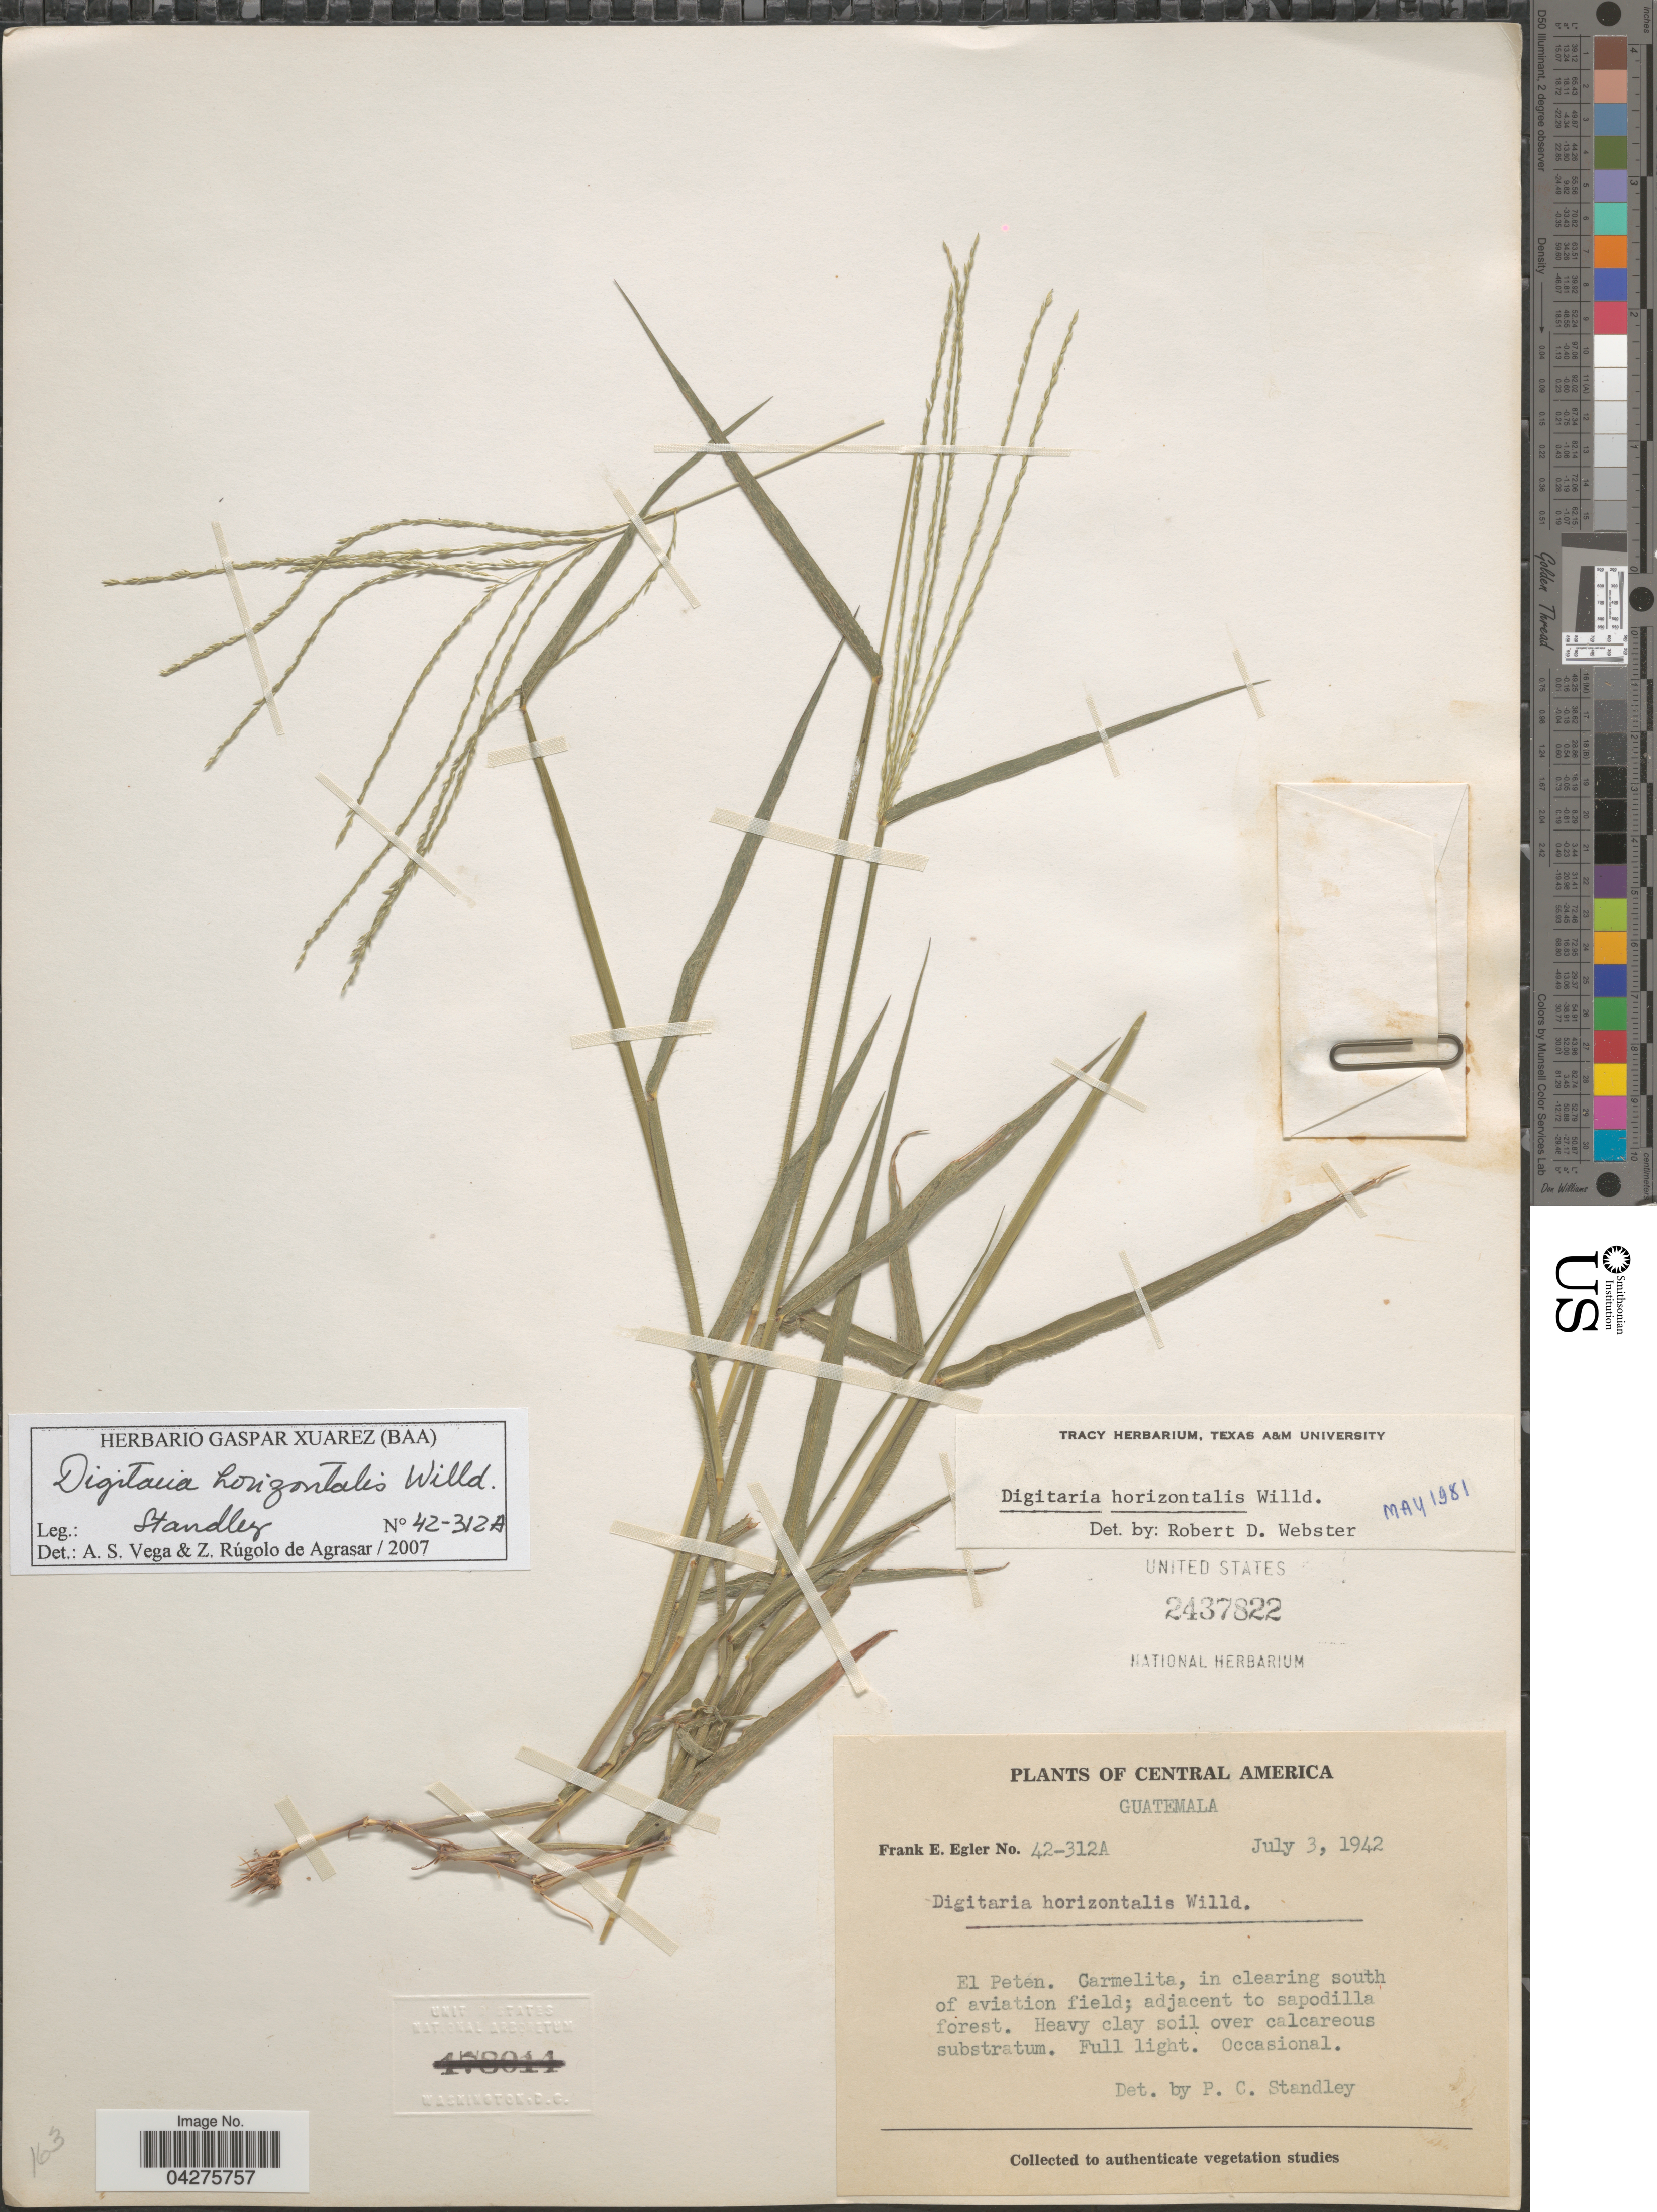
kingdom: Plantae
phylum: Tracheophyta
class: Liliopsida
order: Poales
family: Poaceae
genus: Digitaria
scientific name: Digitaria horizontalis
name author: Willd.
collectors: F. Egler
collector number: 42-312A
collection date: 1942-07-03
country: Guatemala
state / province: El Peten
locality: Carmelita, in clearing south of aviation field.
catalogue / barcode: US 2437822